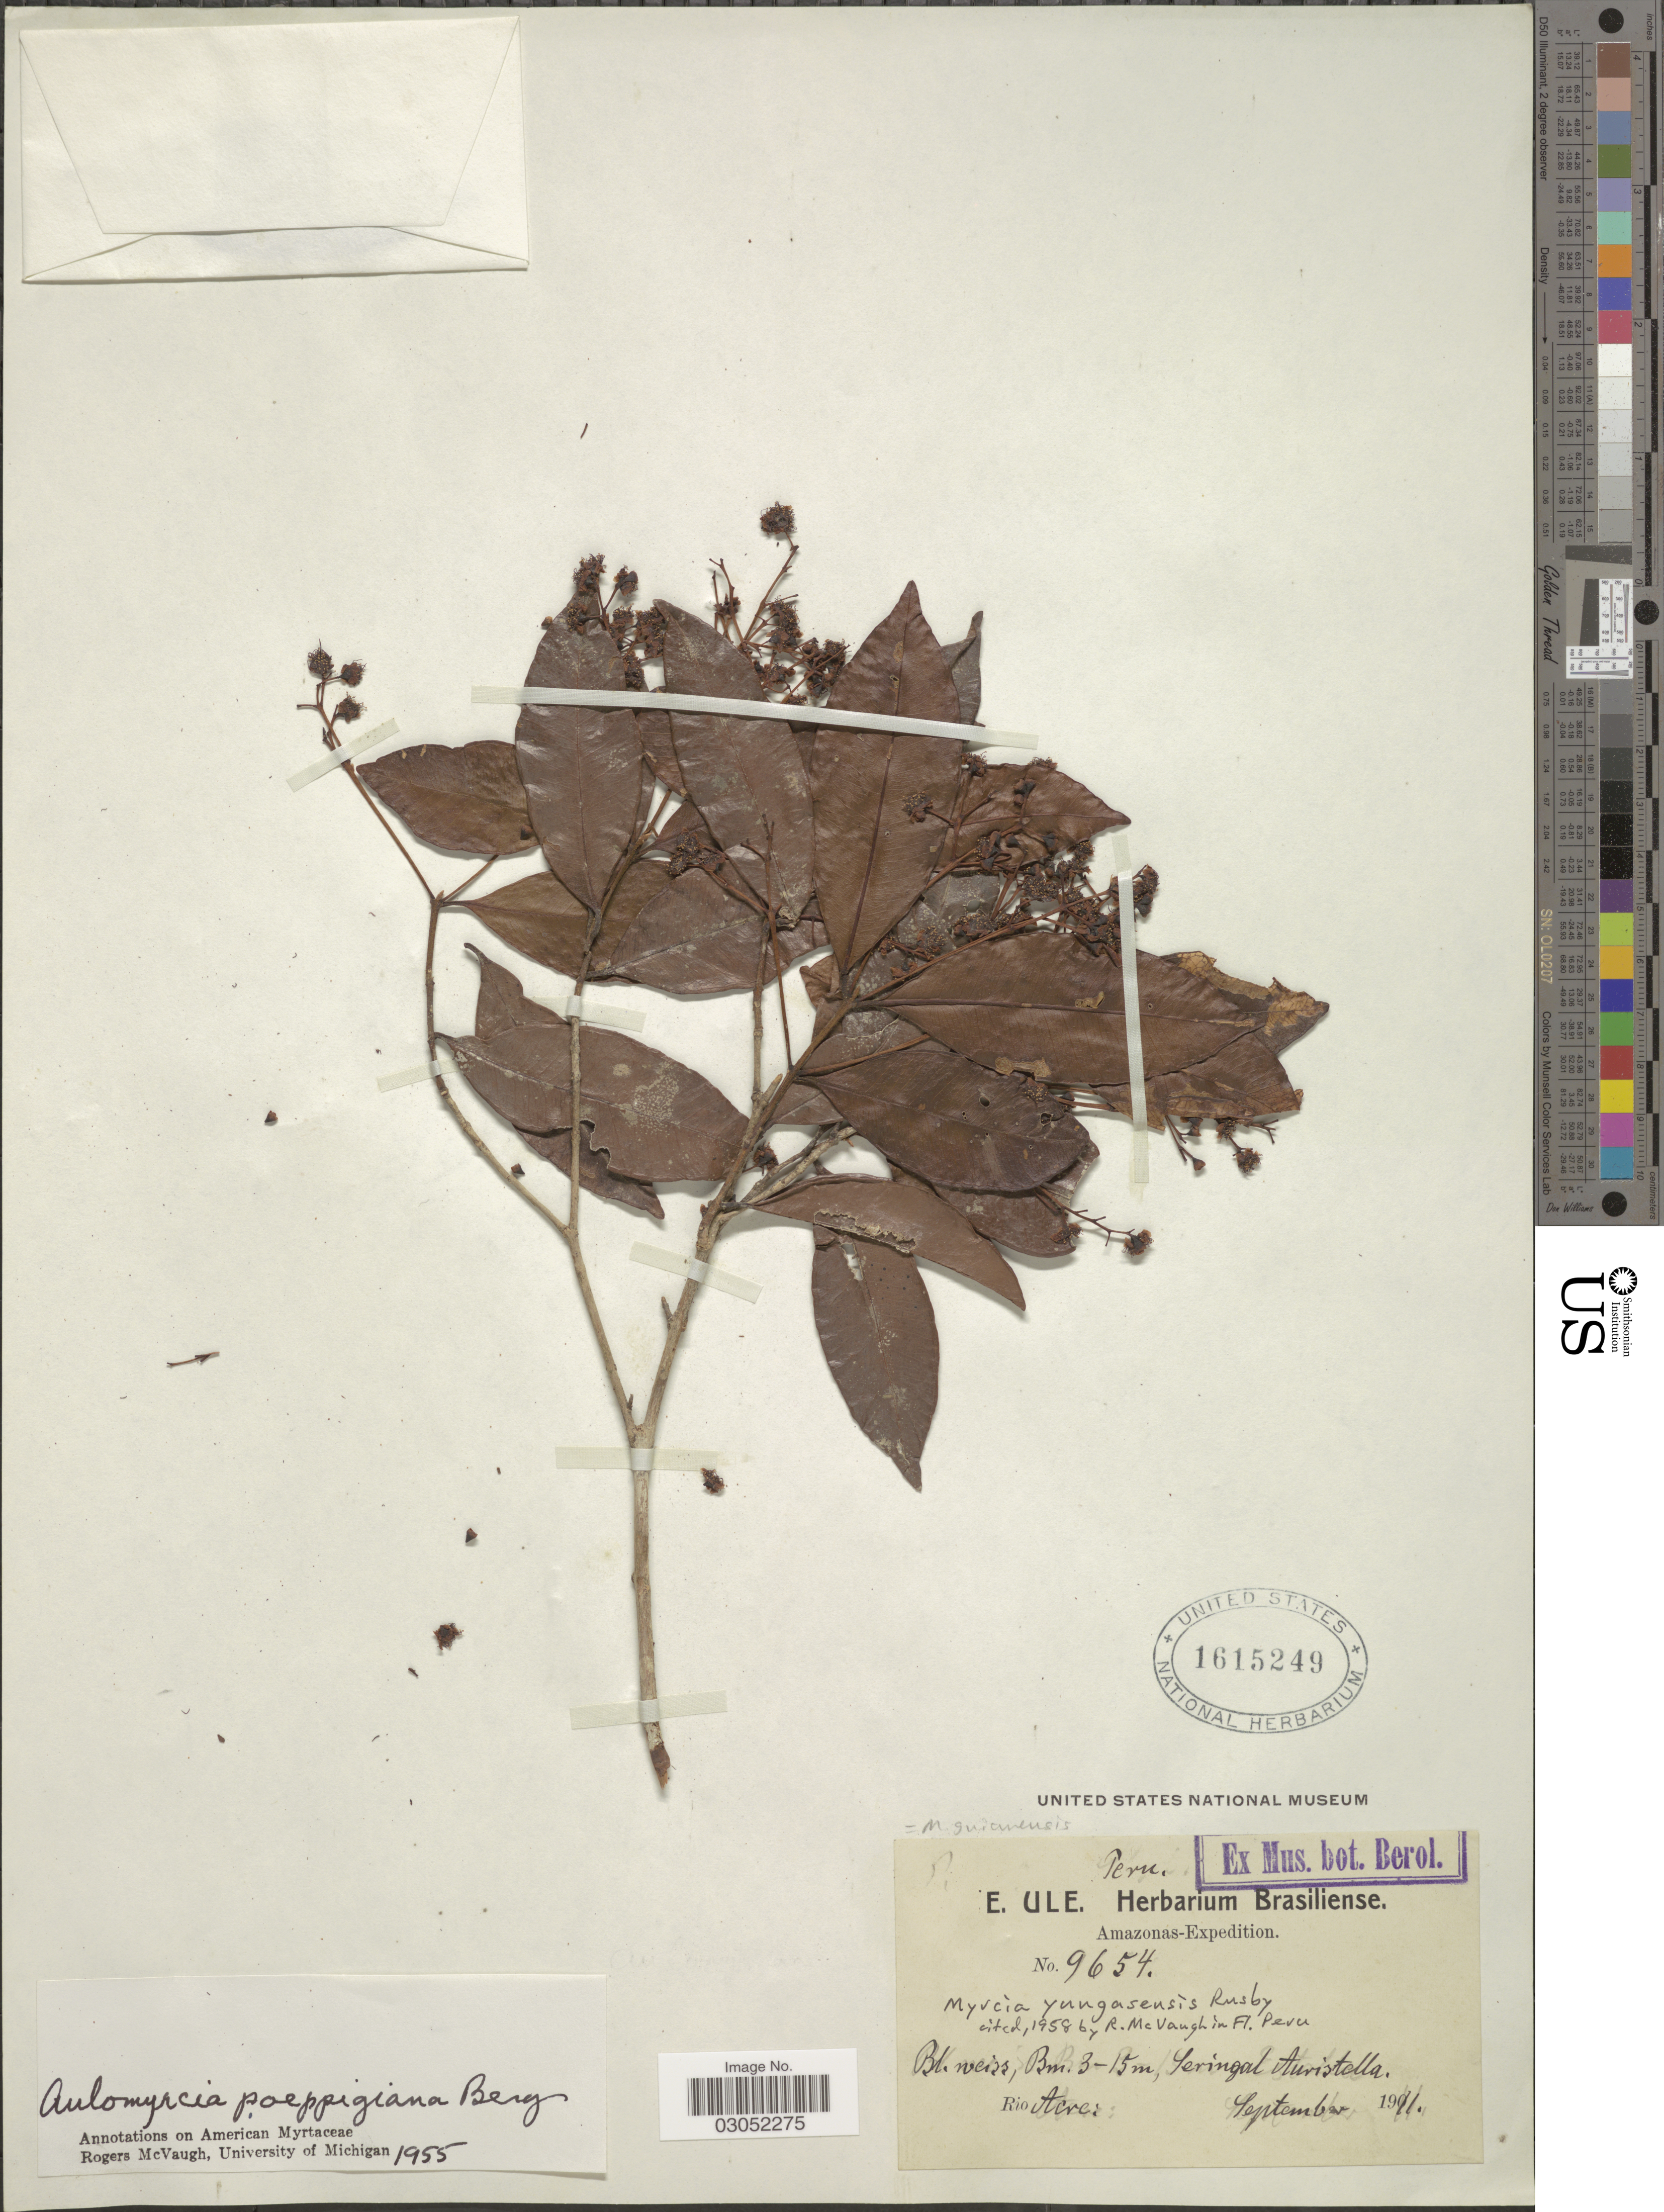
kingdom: Plantae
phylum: Tracheophyta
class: Magnoliopsida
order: Myrtales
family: Myrtaceae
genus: Myrcia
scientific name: Myrcia guianensis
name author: (Aubl.) DC.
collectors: E. H. Ule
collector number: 9654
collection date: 1911-09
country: Peru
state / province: Amazonas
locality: Amazonas. Seringal Auristella. Rio Acre.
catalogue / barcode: US 1615249